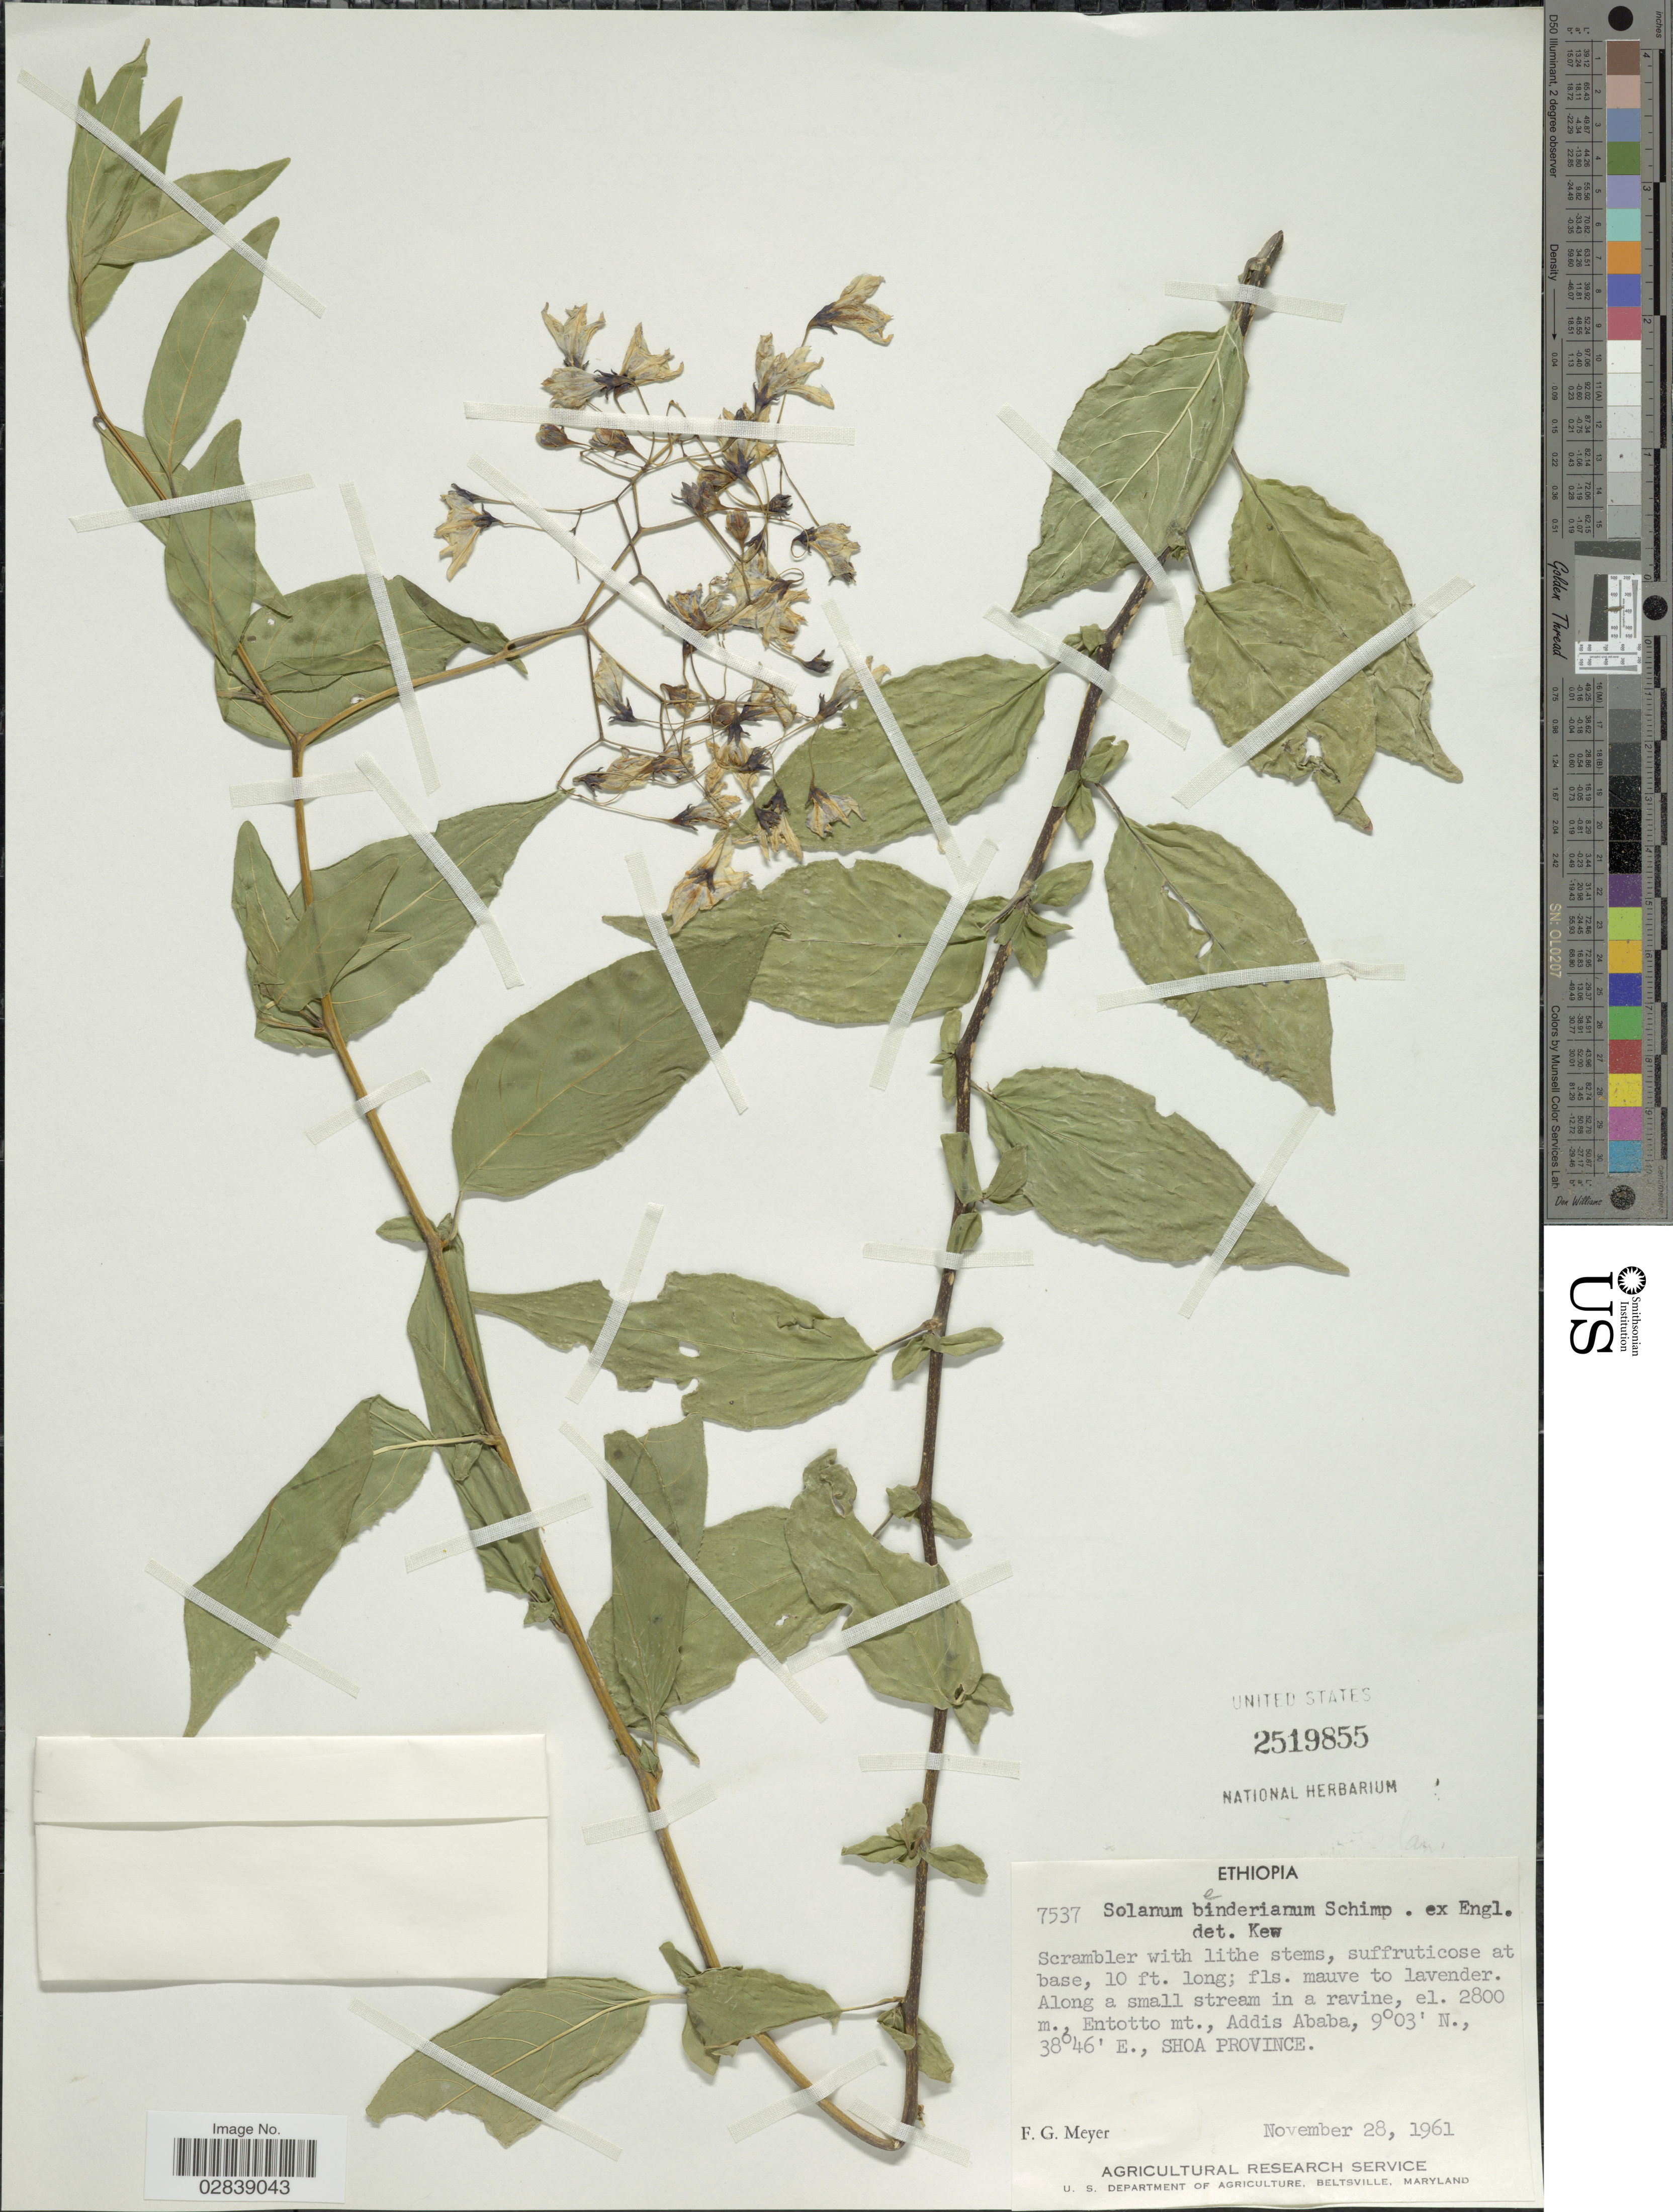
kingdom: Plantae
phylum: Tracheophyta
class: Magnoliopsida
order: Solanales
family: Solanaceae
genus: Solanum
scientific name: Solanum benderianum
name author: G.W. Schimp. ex C.H. Wright in Dyer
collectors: F. G. Meyer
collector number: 7537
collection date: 1961-11-28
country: Ethiopia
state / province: Addis Ababa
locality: Along a small stream in a ravine, Entotto mt., Addis Ababa, Shoa Province.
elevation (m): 2800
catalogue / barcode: US 2519855